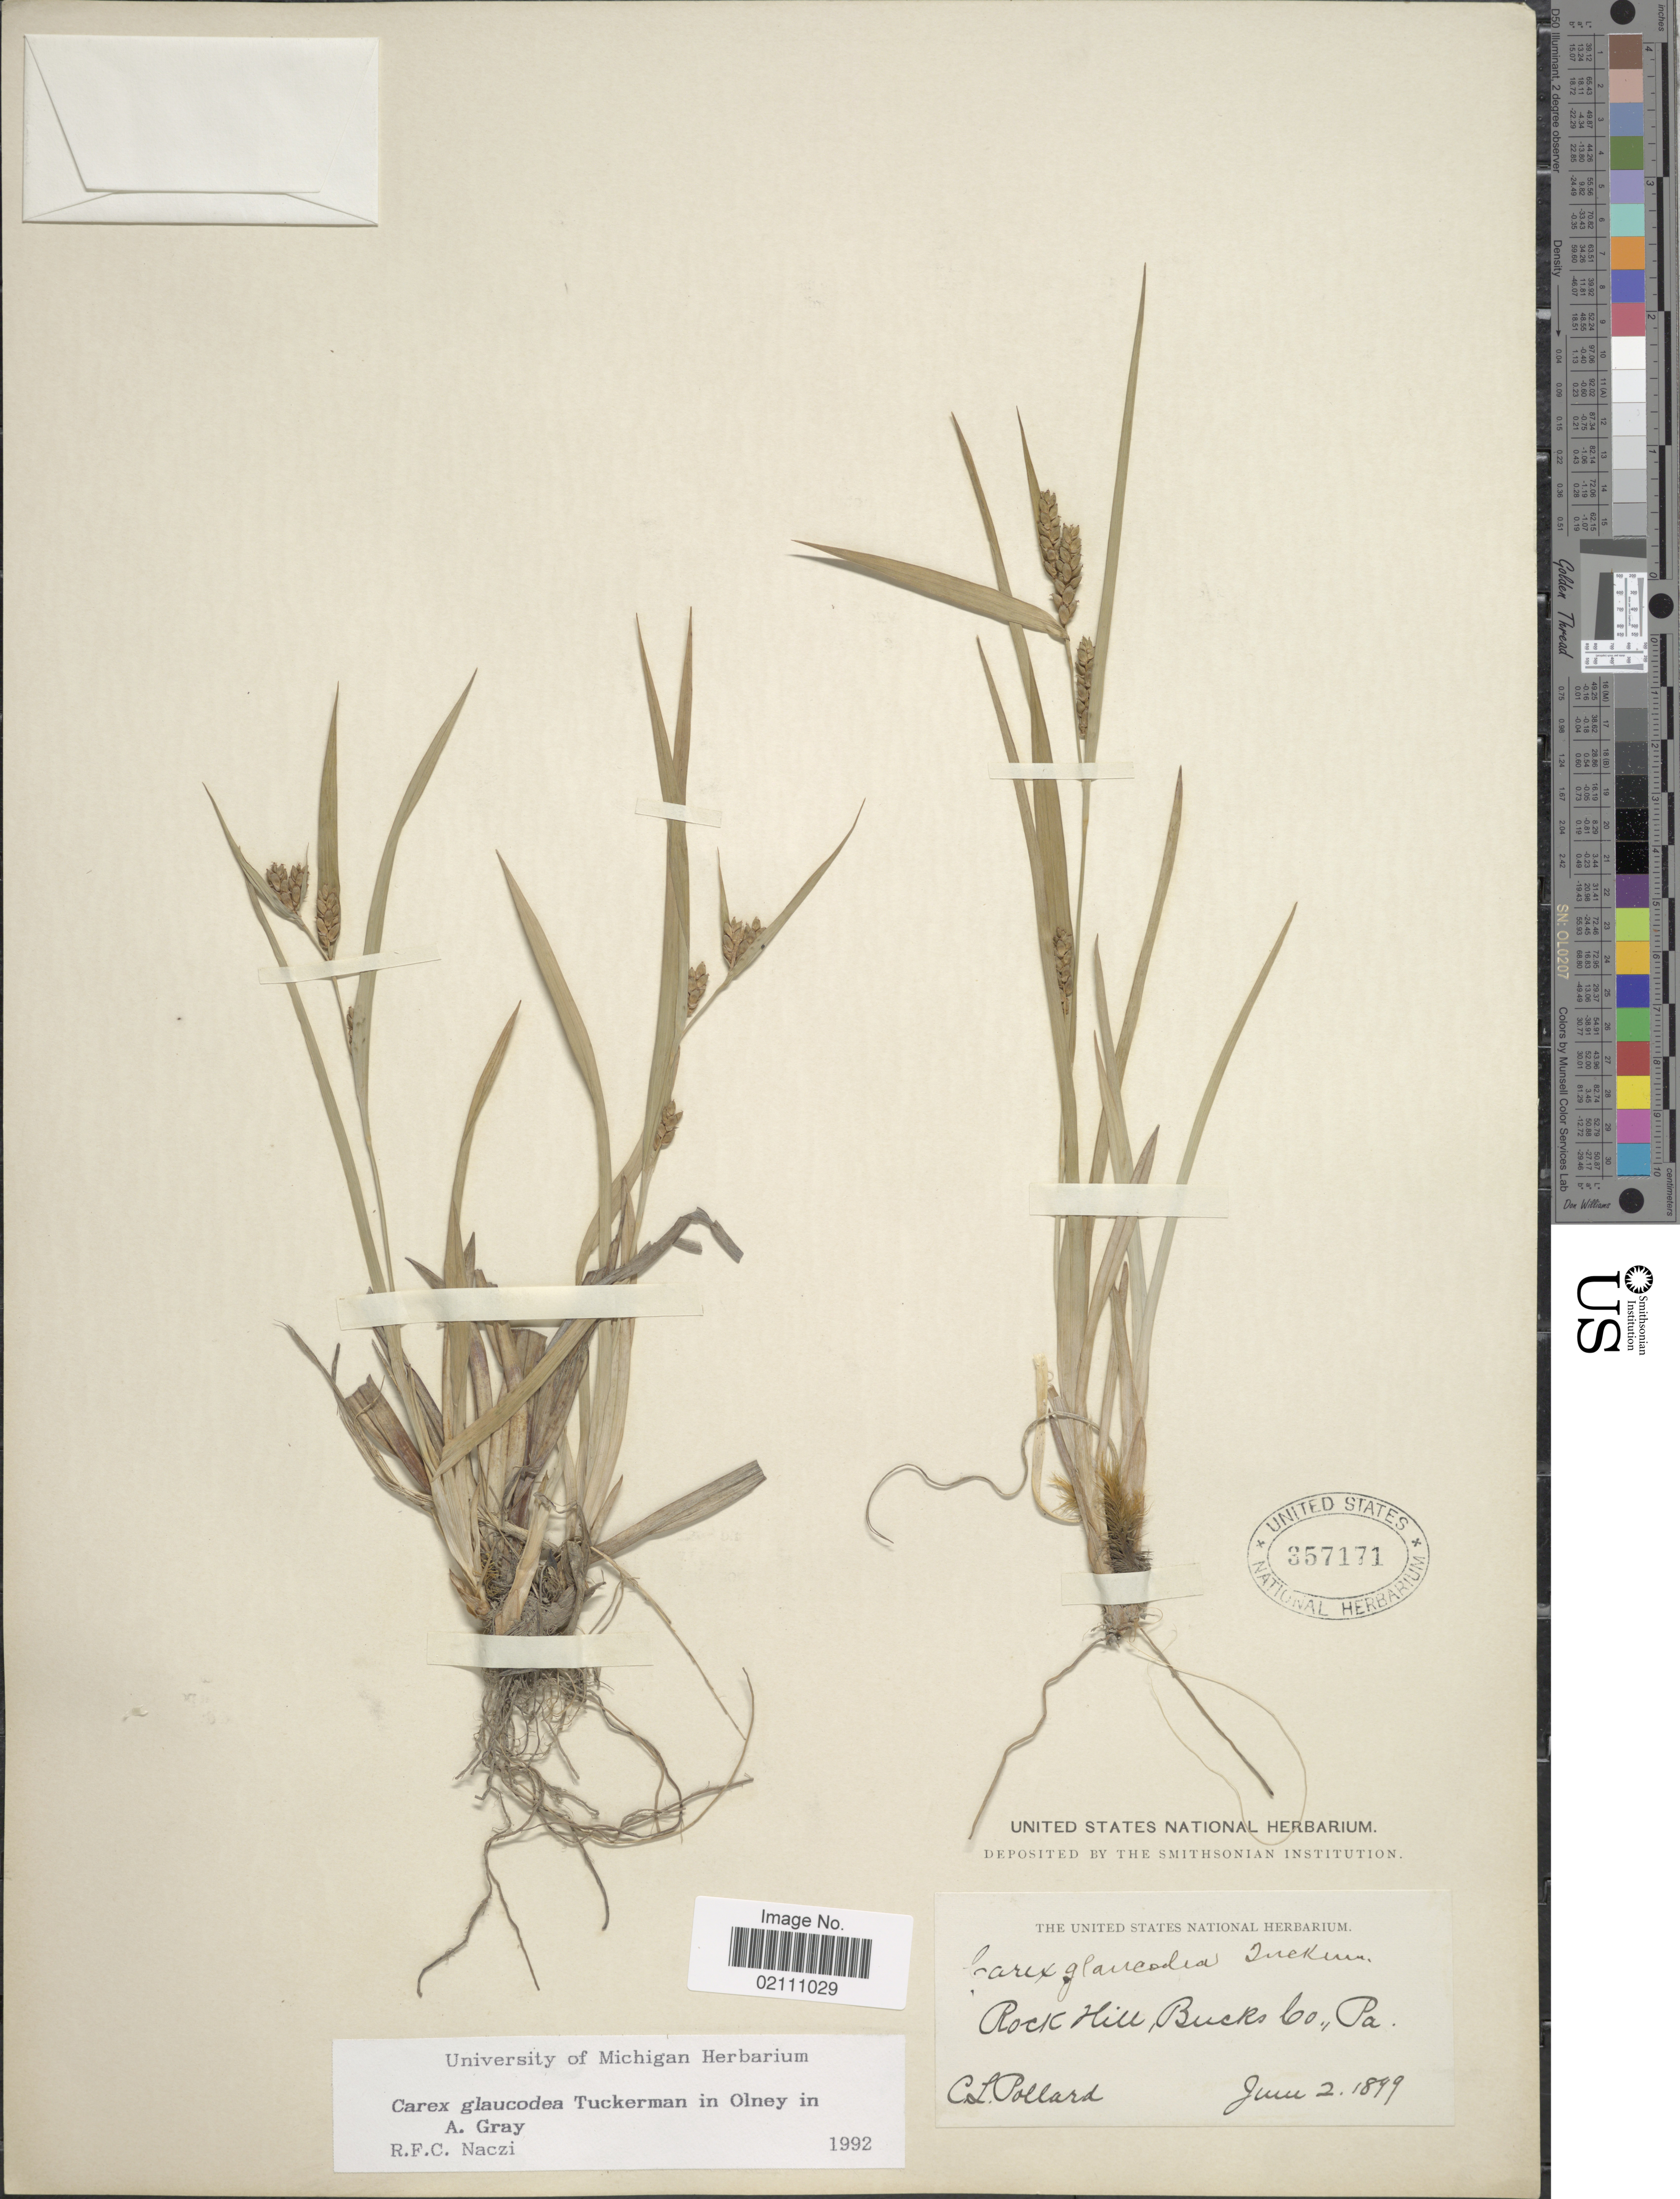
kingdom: Plantae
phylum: Tracheophyta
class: Liliopsida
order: Poales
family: Cyperaceae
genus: Carex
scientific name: Carex glaucodea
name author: Tuck. ex Olney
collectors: -- Pollard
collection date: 1899-06-02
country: United States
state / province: Pennsylvania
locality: Rock Hill Bucks Co., Pa.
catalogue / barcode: US 357171